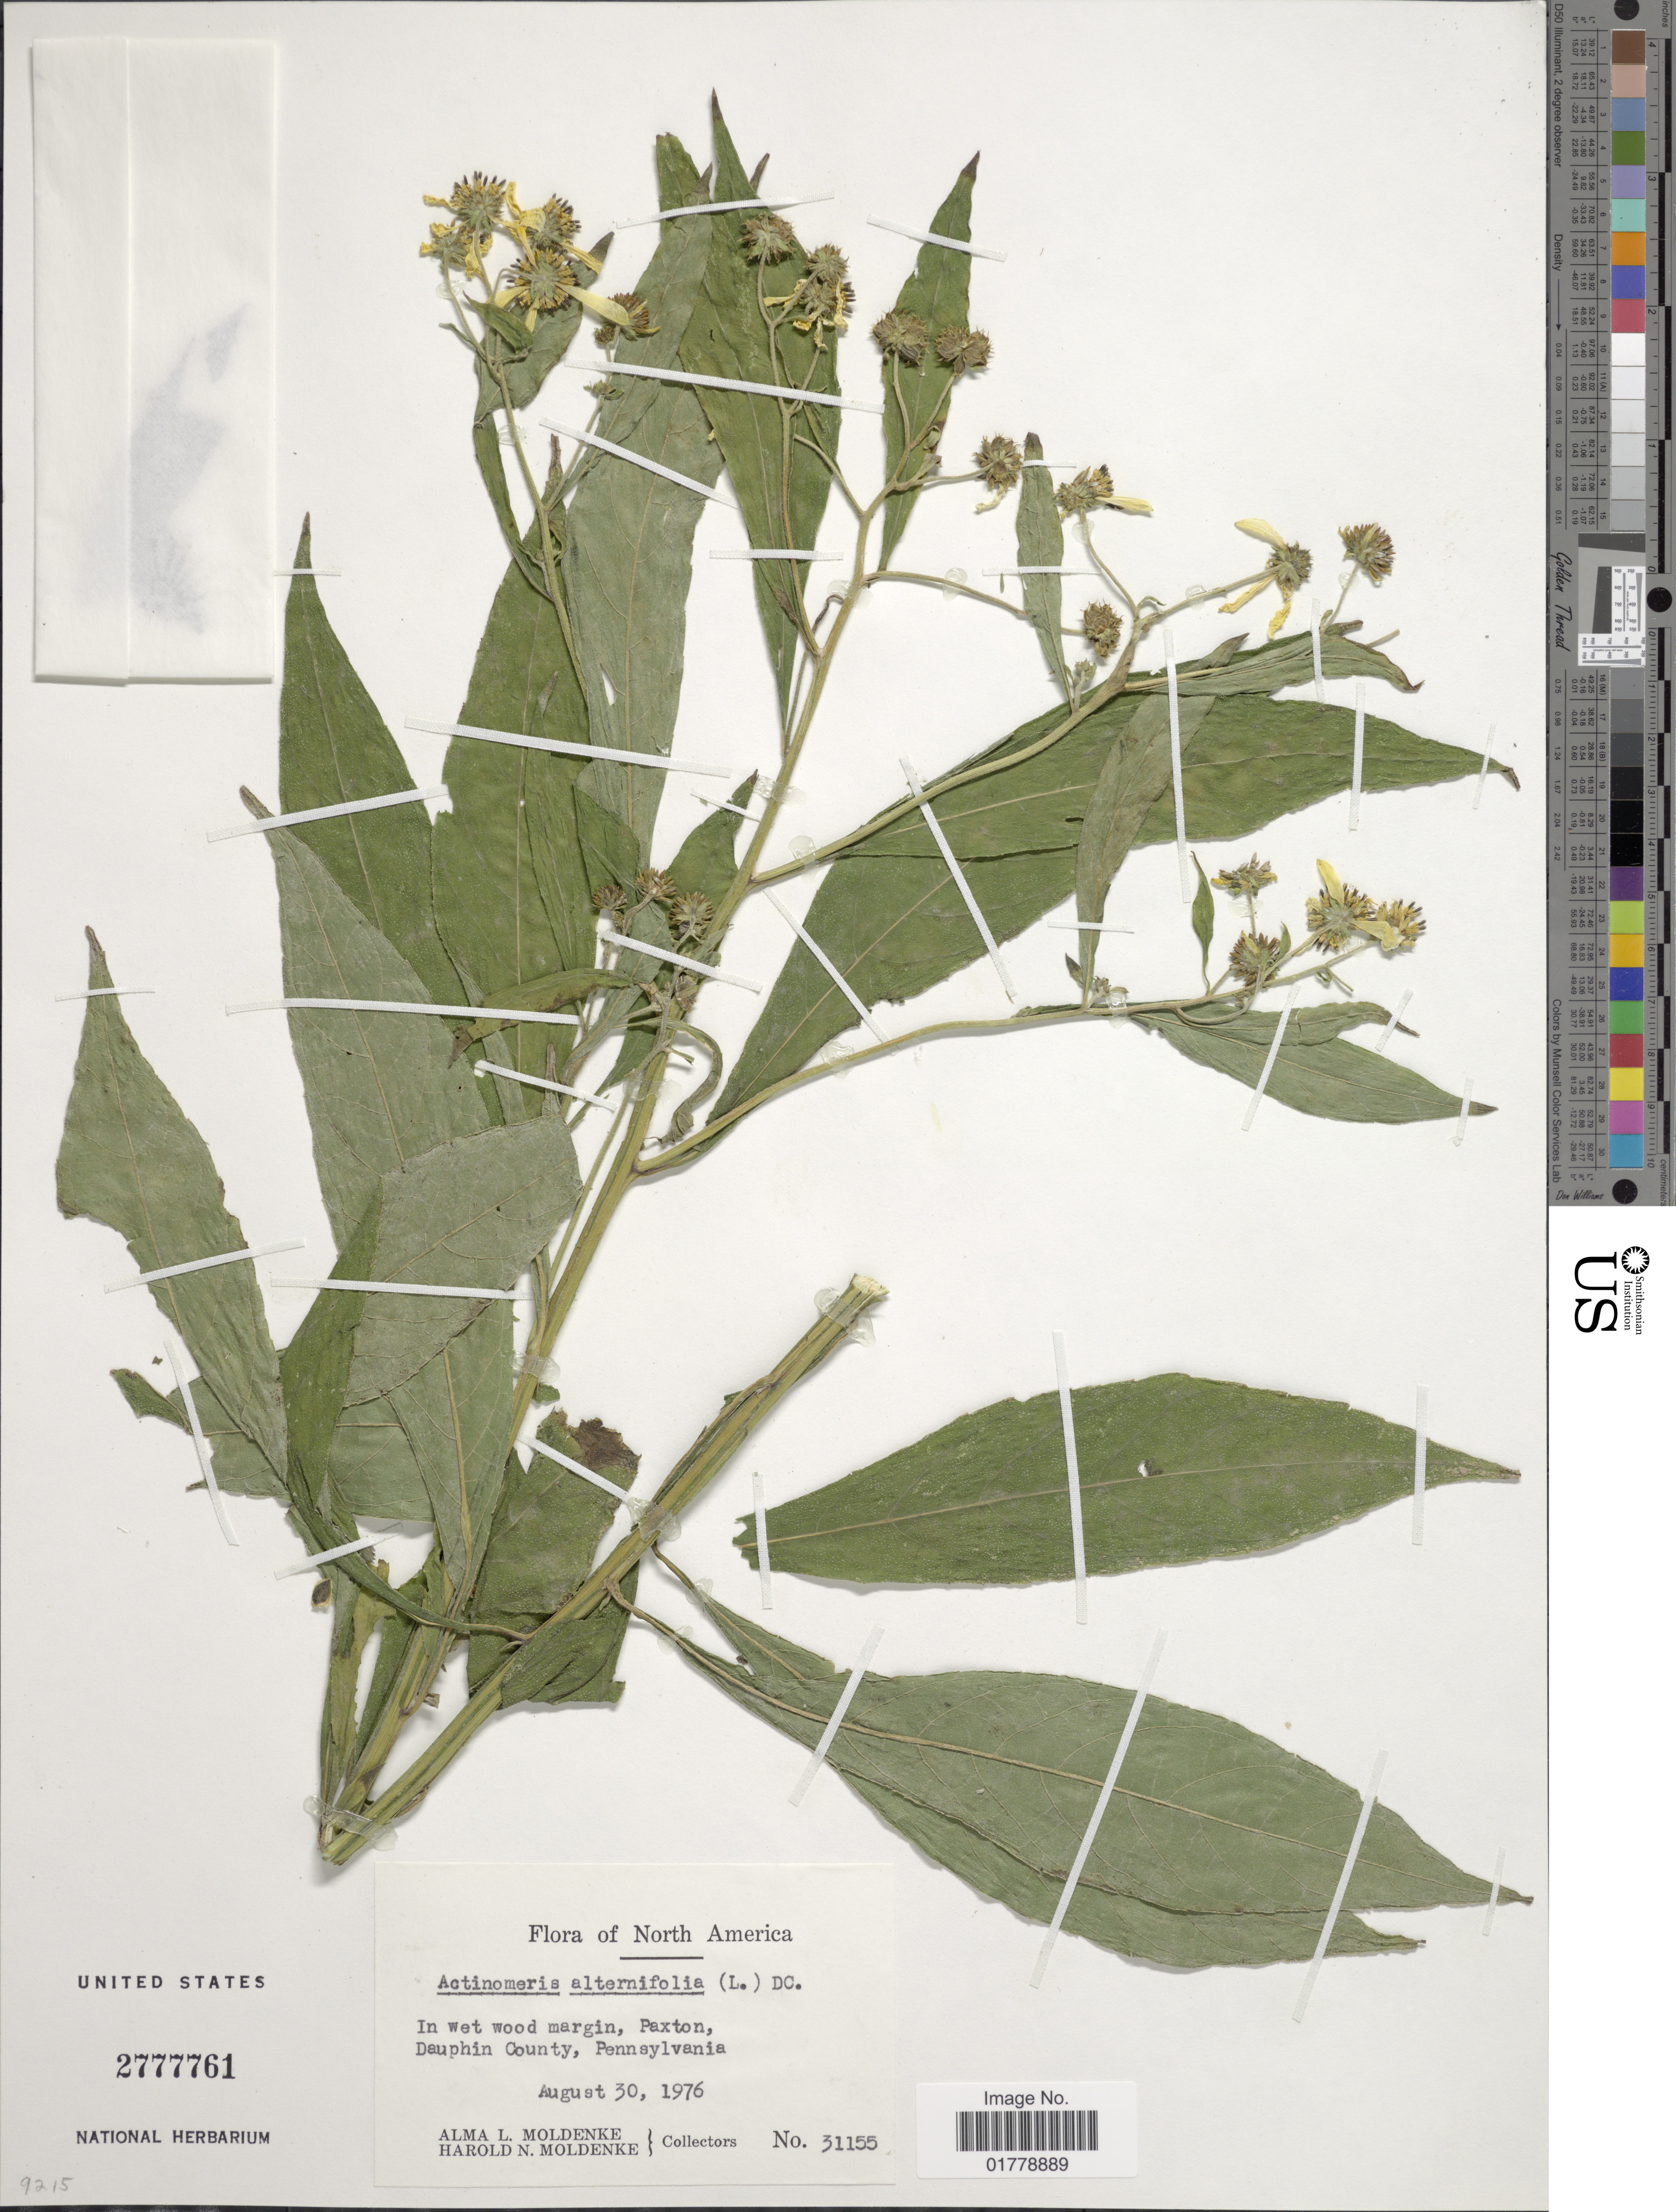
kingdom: Plantae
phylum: Tracheophyta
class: Magnoliopsida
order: Asterales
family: Asteraceae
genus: Verbesina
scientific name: Verbesina alternifolia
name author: (L.) Britton ex Kearney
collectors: A. L. Moldenke & H. N. Moldenke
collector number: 31155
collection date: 1976-08-30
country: United States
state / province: Pennsylvania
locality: In wet wood margin, Paxton, Dauphin county, Pennsylvania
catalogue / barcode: US 2777761